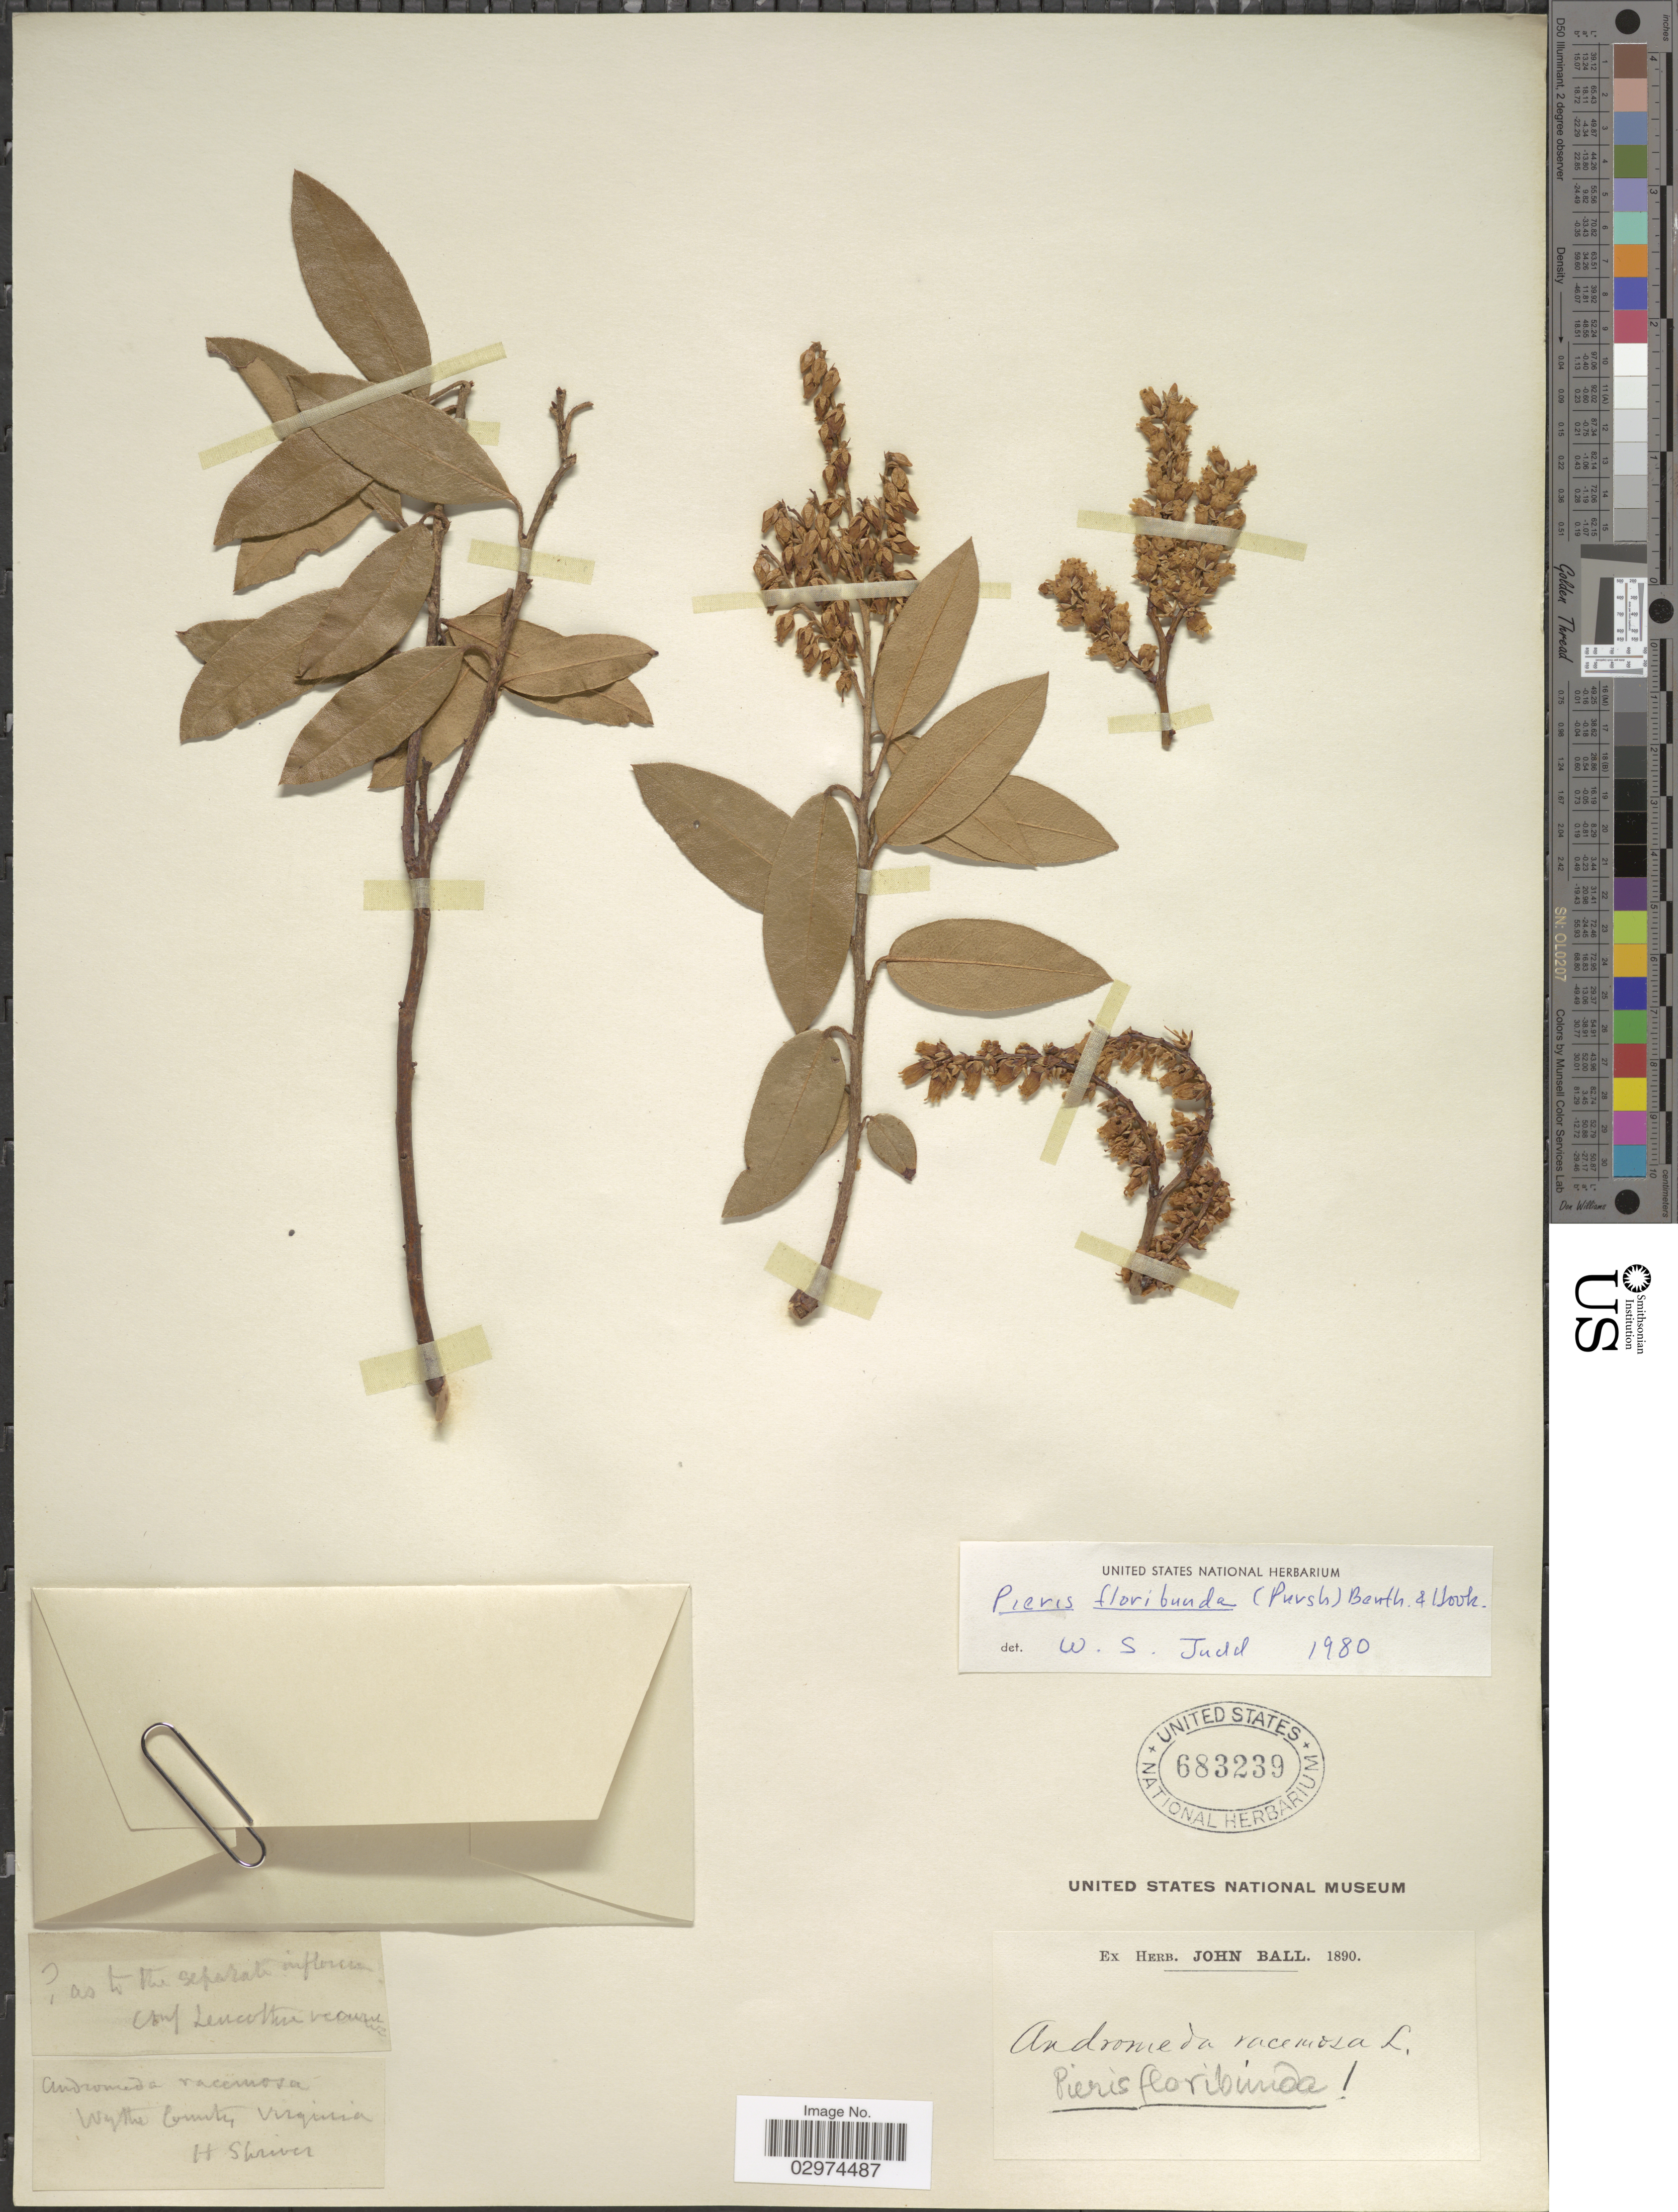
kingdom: Plantae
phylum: Tracheophyta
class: Magnoliopsida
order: Ericales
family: Ericaceae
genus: Pieris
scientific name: Pieris floribunda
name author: (Pursh) Benth. & Hook. f.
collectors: H. Shriver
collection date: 1890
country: United States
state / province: Virginia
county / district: Wythe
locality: Wythe County.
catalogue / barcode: US 683239